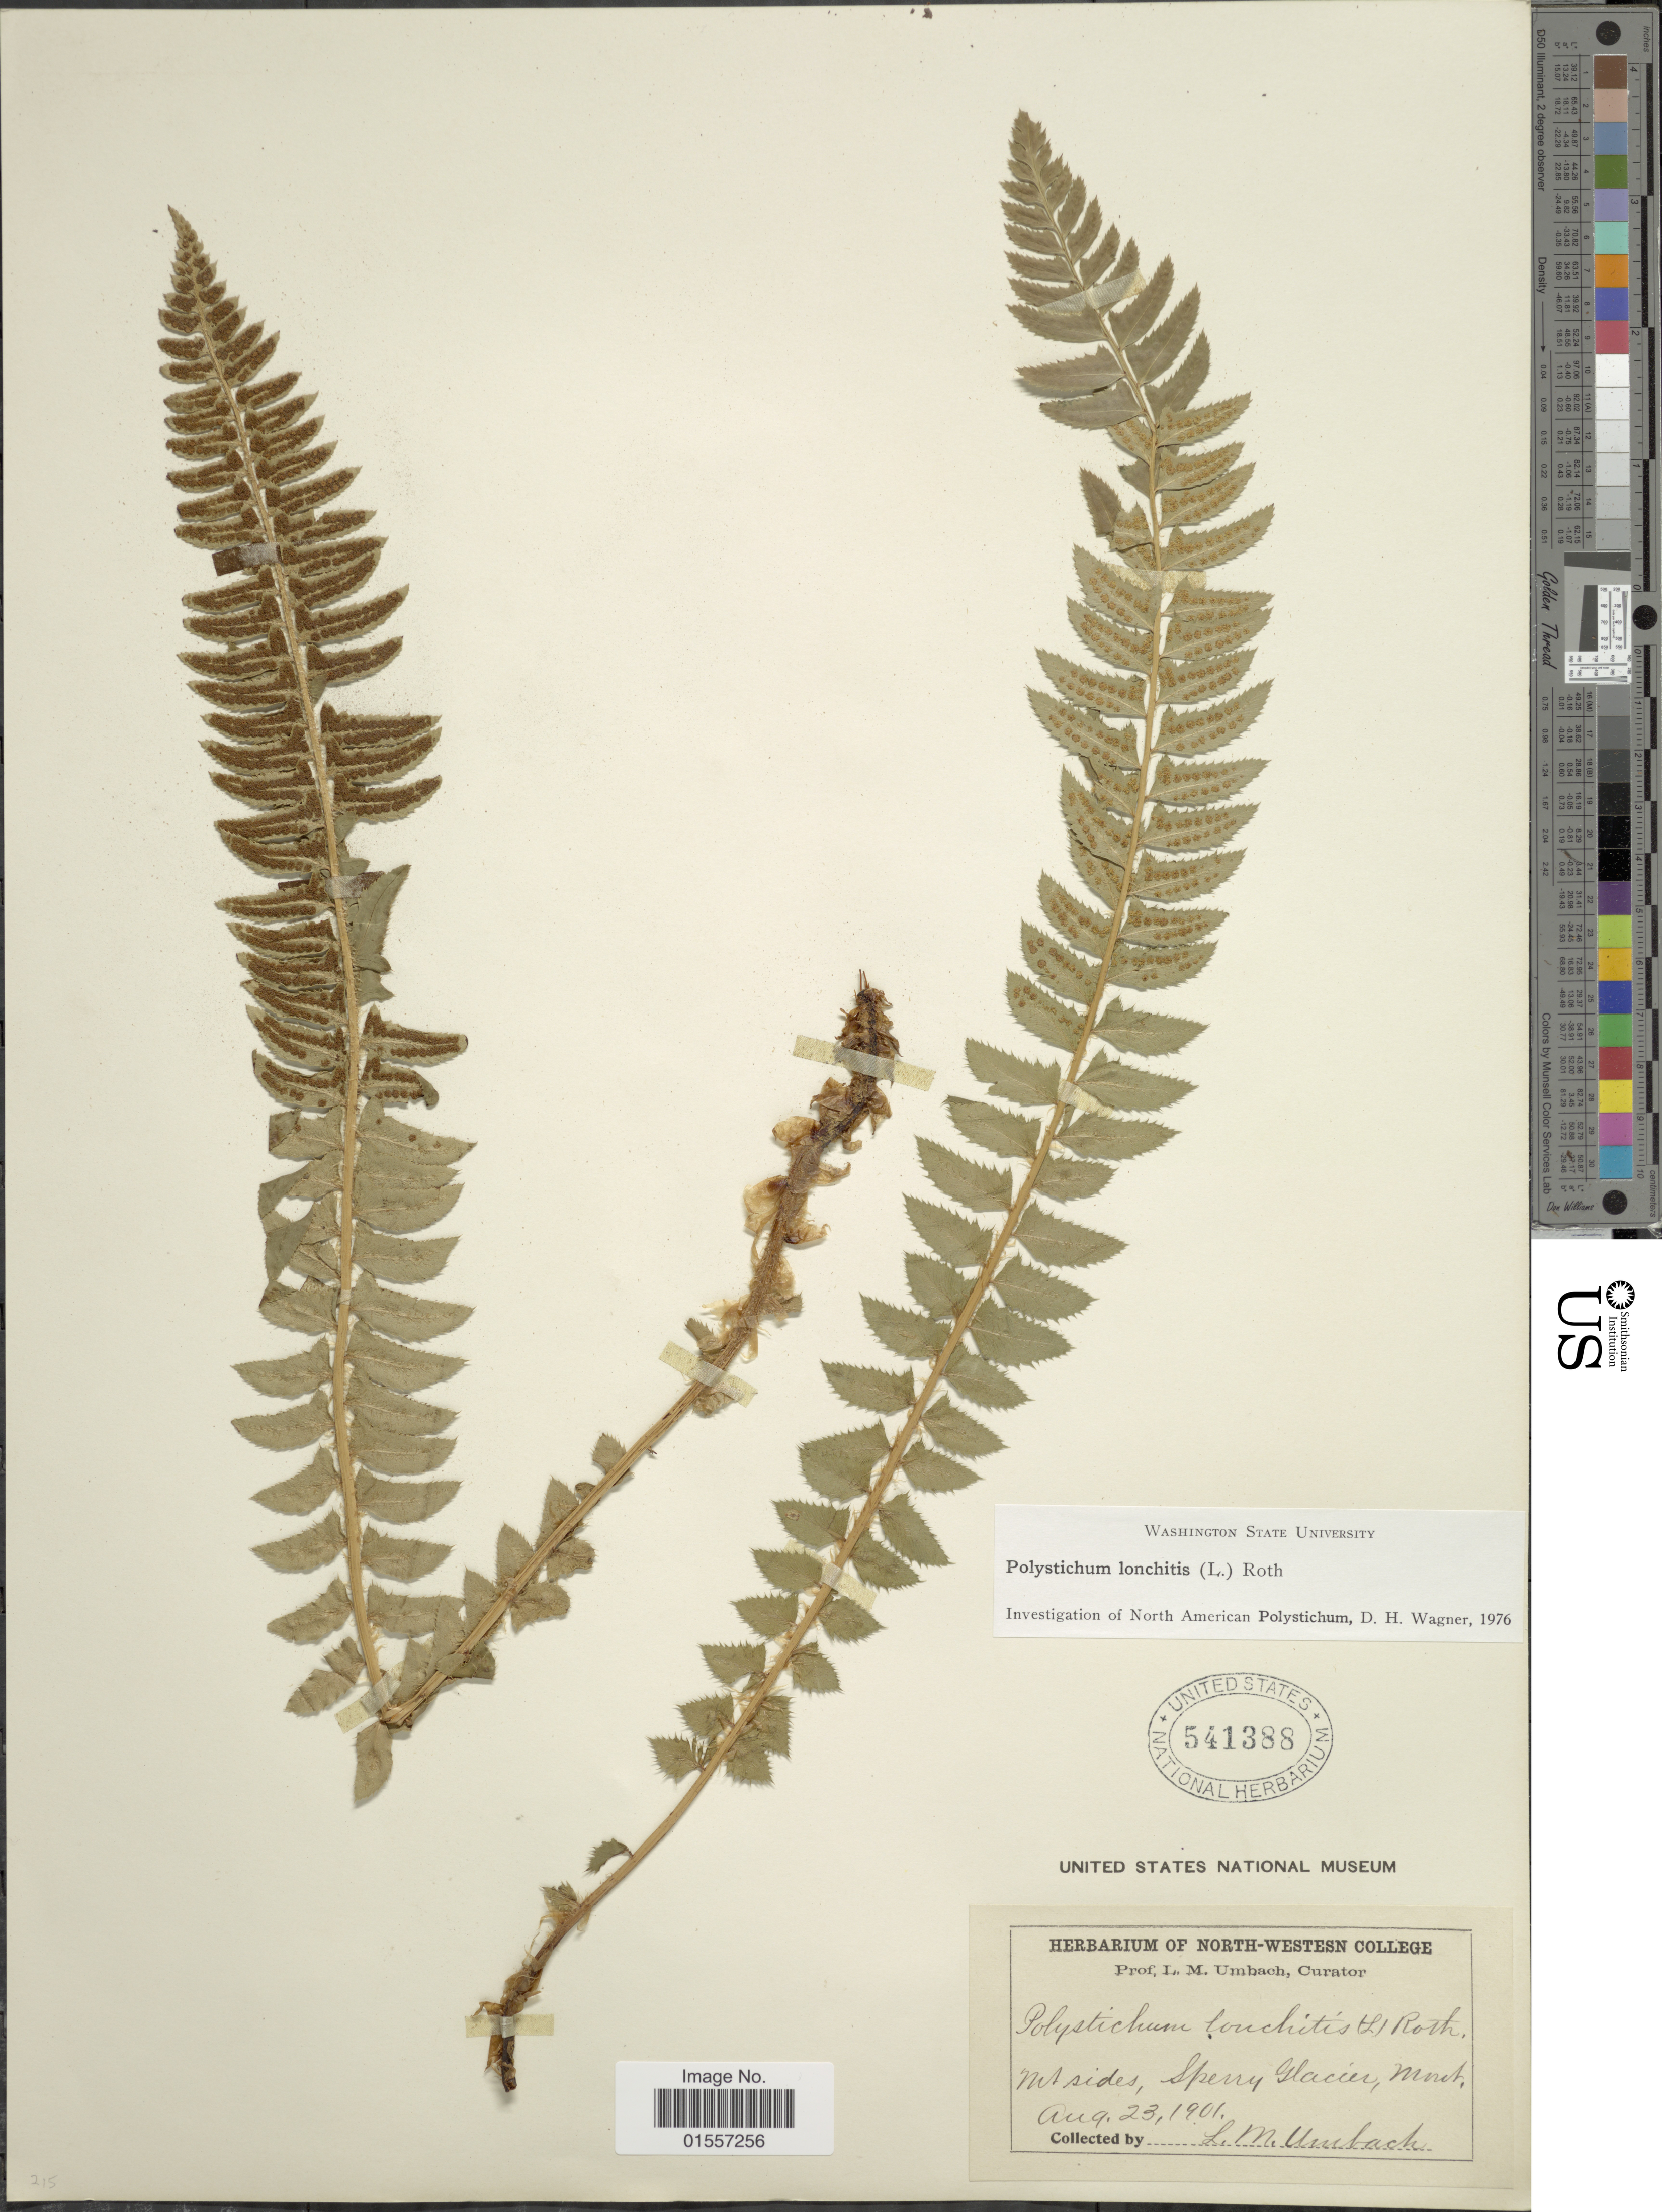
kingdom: Plantae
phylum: Tracheophyta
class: Polypodiopsida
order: Polypodiales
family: Dryopteridaceae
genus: Polystichum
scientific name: Polystichum lonchitis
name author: (Roth) L.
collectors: L. M. Umbach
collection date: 1901-08-23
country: United States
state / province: Montana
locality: Mt sides, Sperry Glacier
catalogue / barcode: US 541388